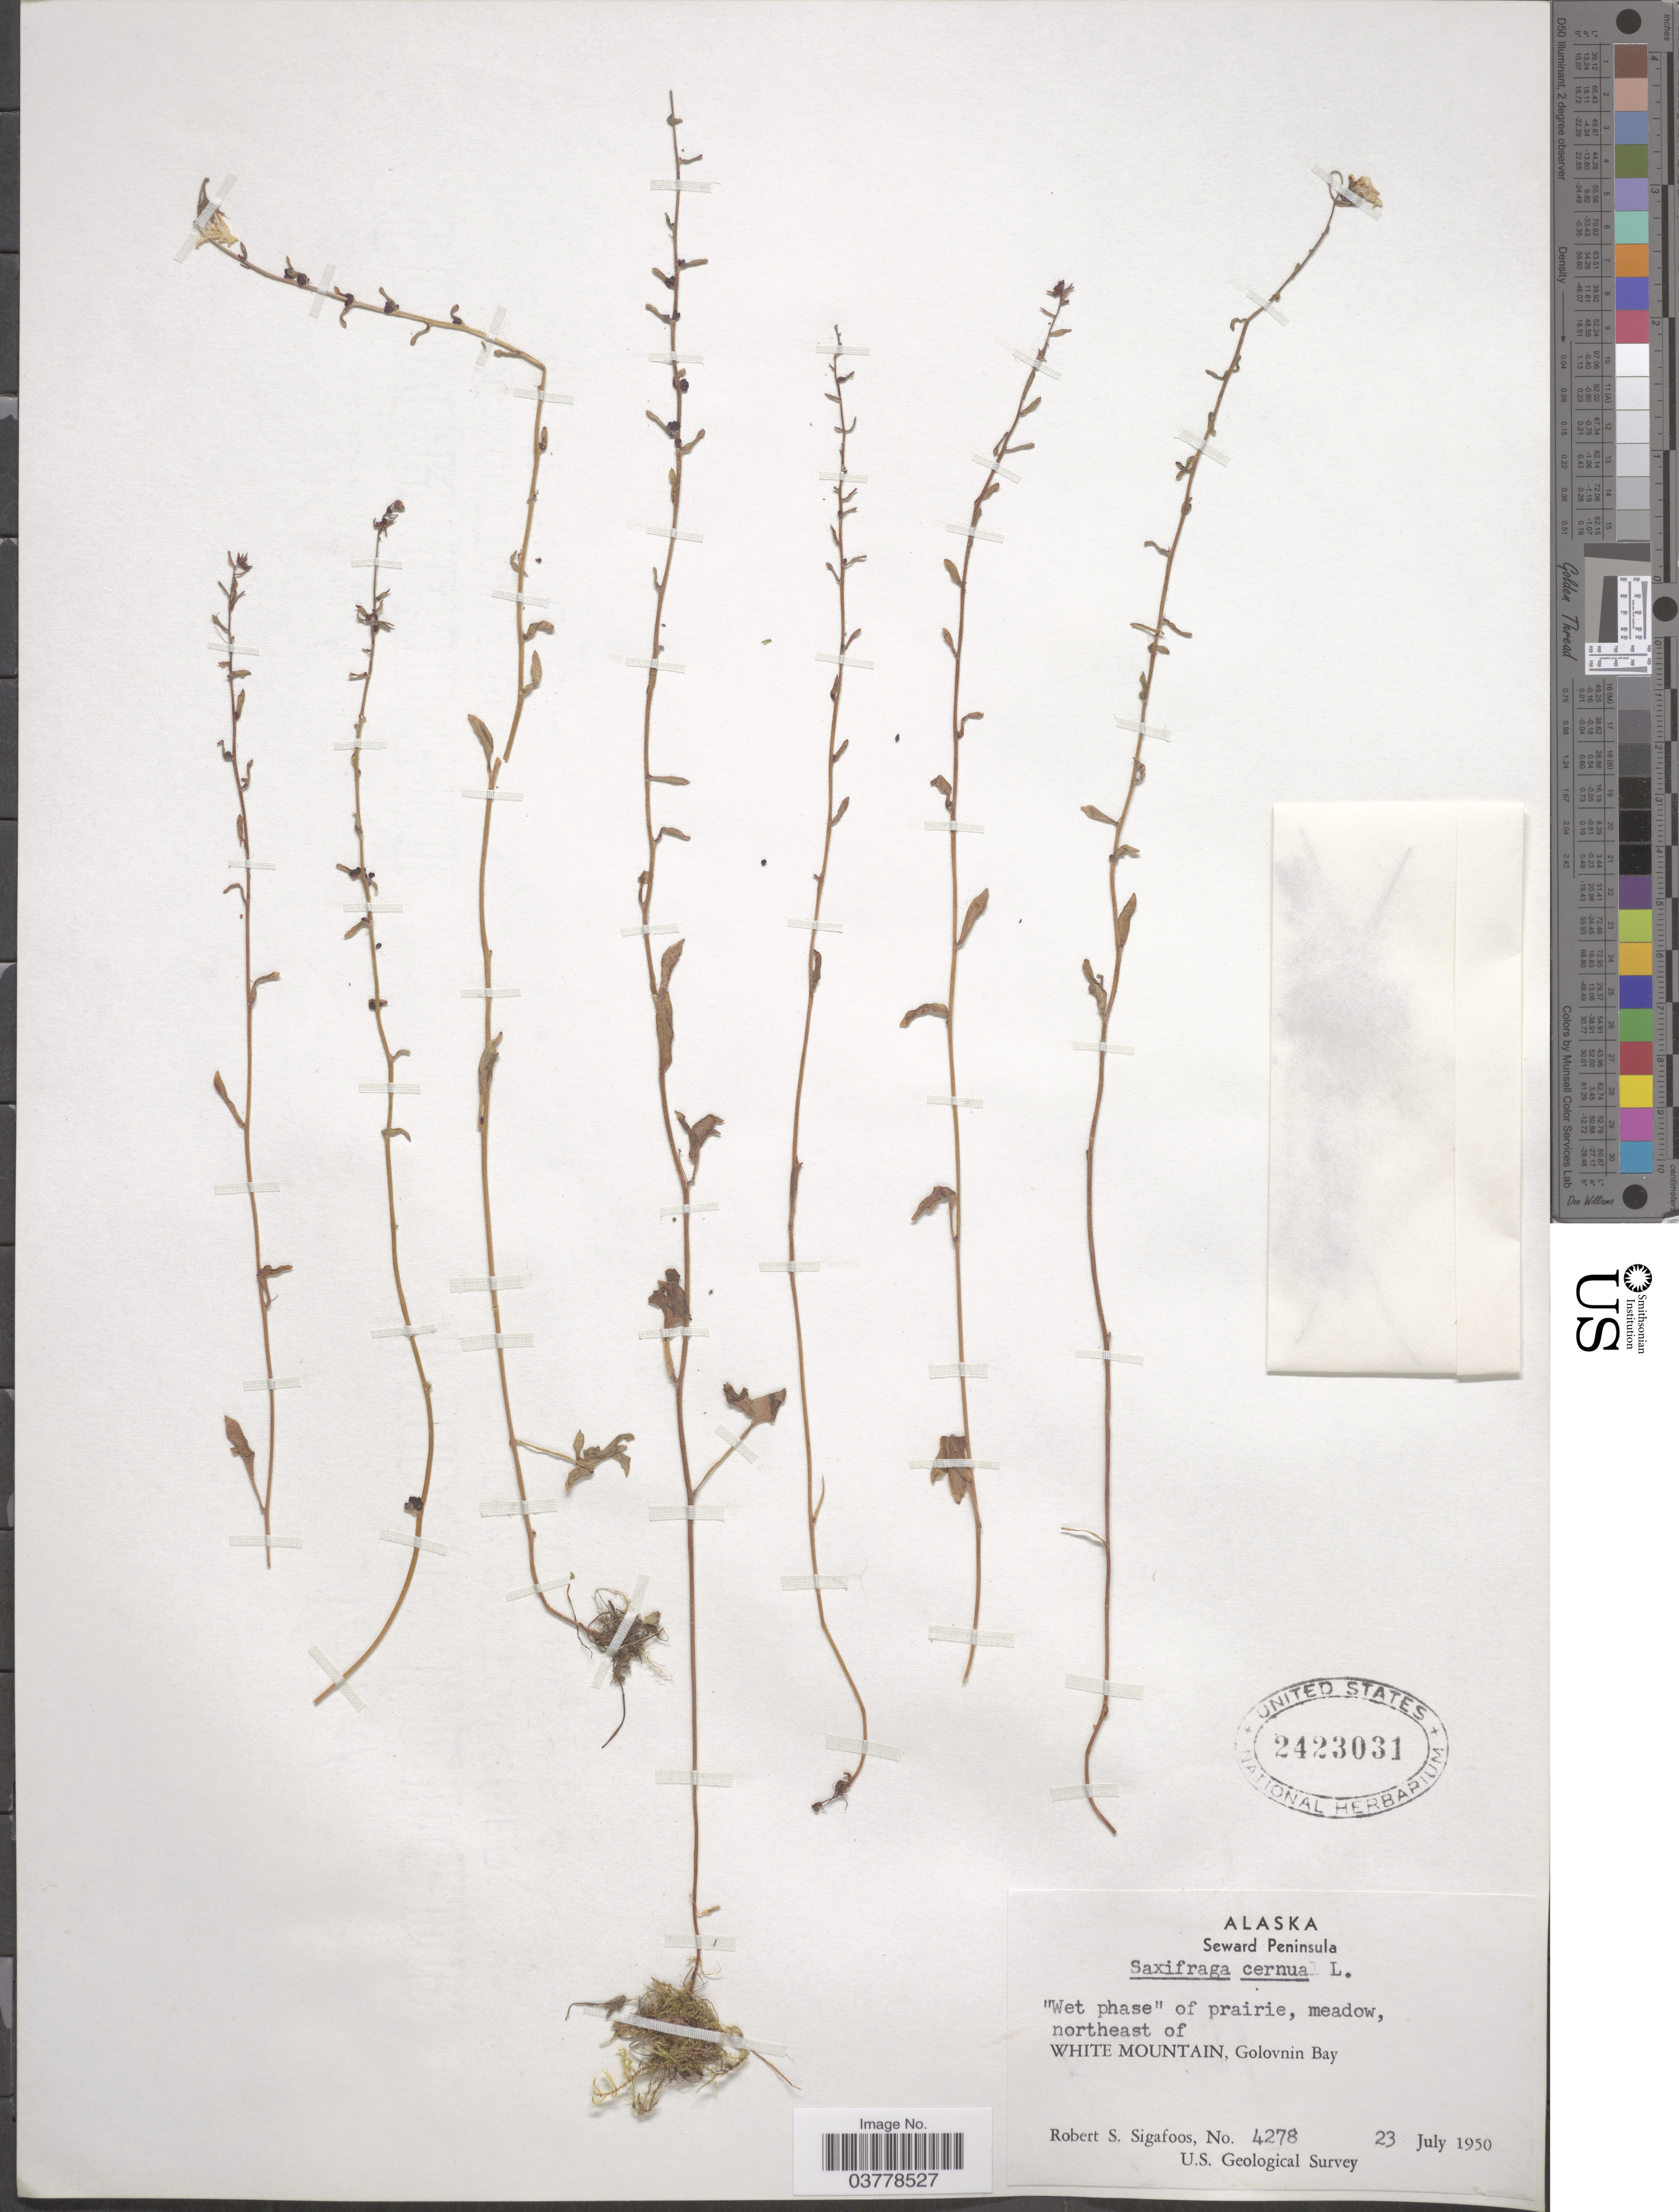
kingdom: Plantae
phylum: Tracheophyta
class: Magnoliopsida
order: Saxifragales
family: Saxifragaceae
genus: Saxifraga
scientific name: Saxifraga cernua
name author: L.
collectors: R. Sigafoos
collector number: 4278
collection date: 1950-07-23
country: United States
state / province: Alaska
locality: Seward Peninsula. Northeast of White Mountain, Golovnin Bay.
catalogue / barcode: US 2423031